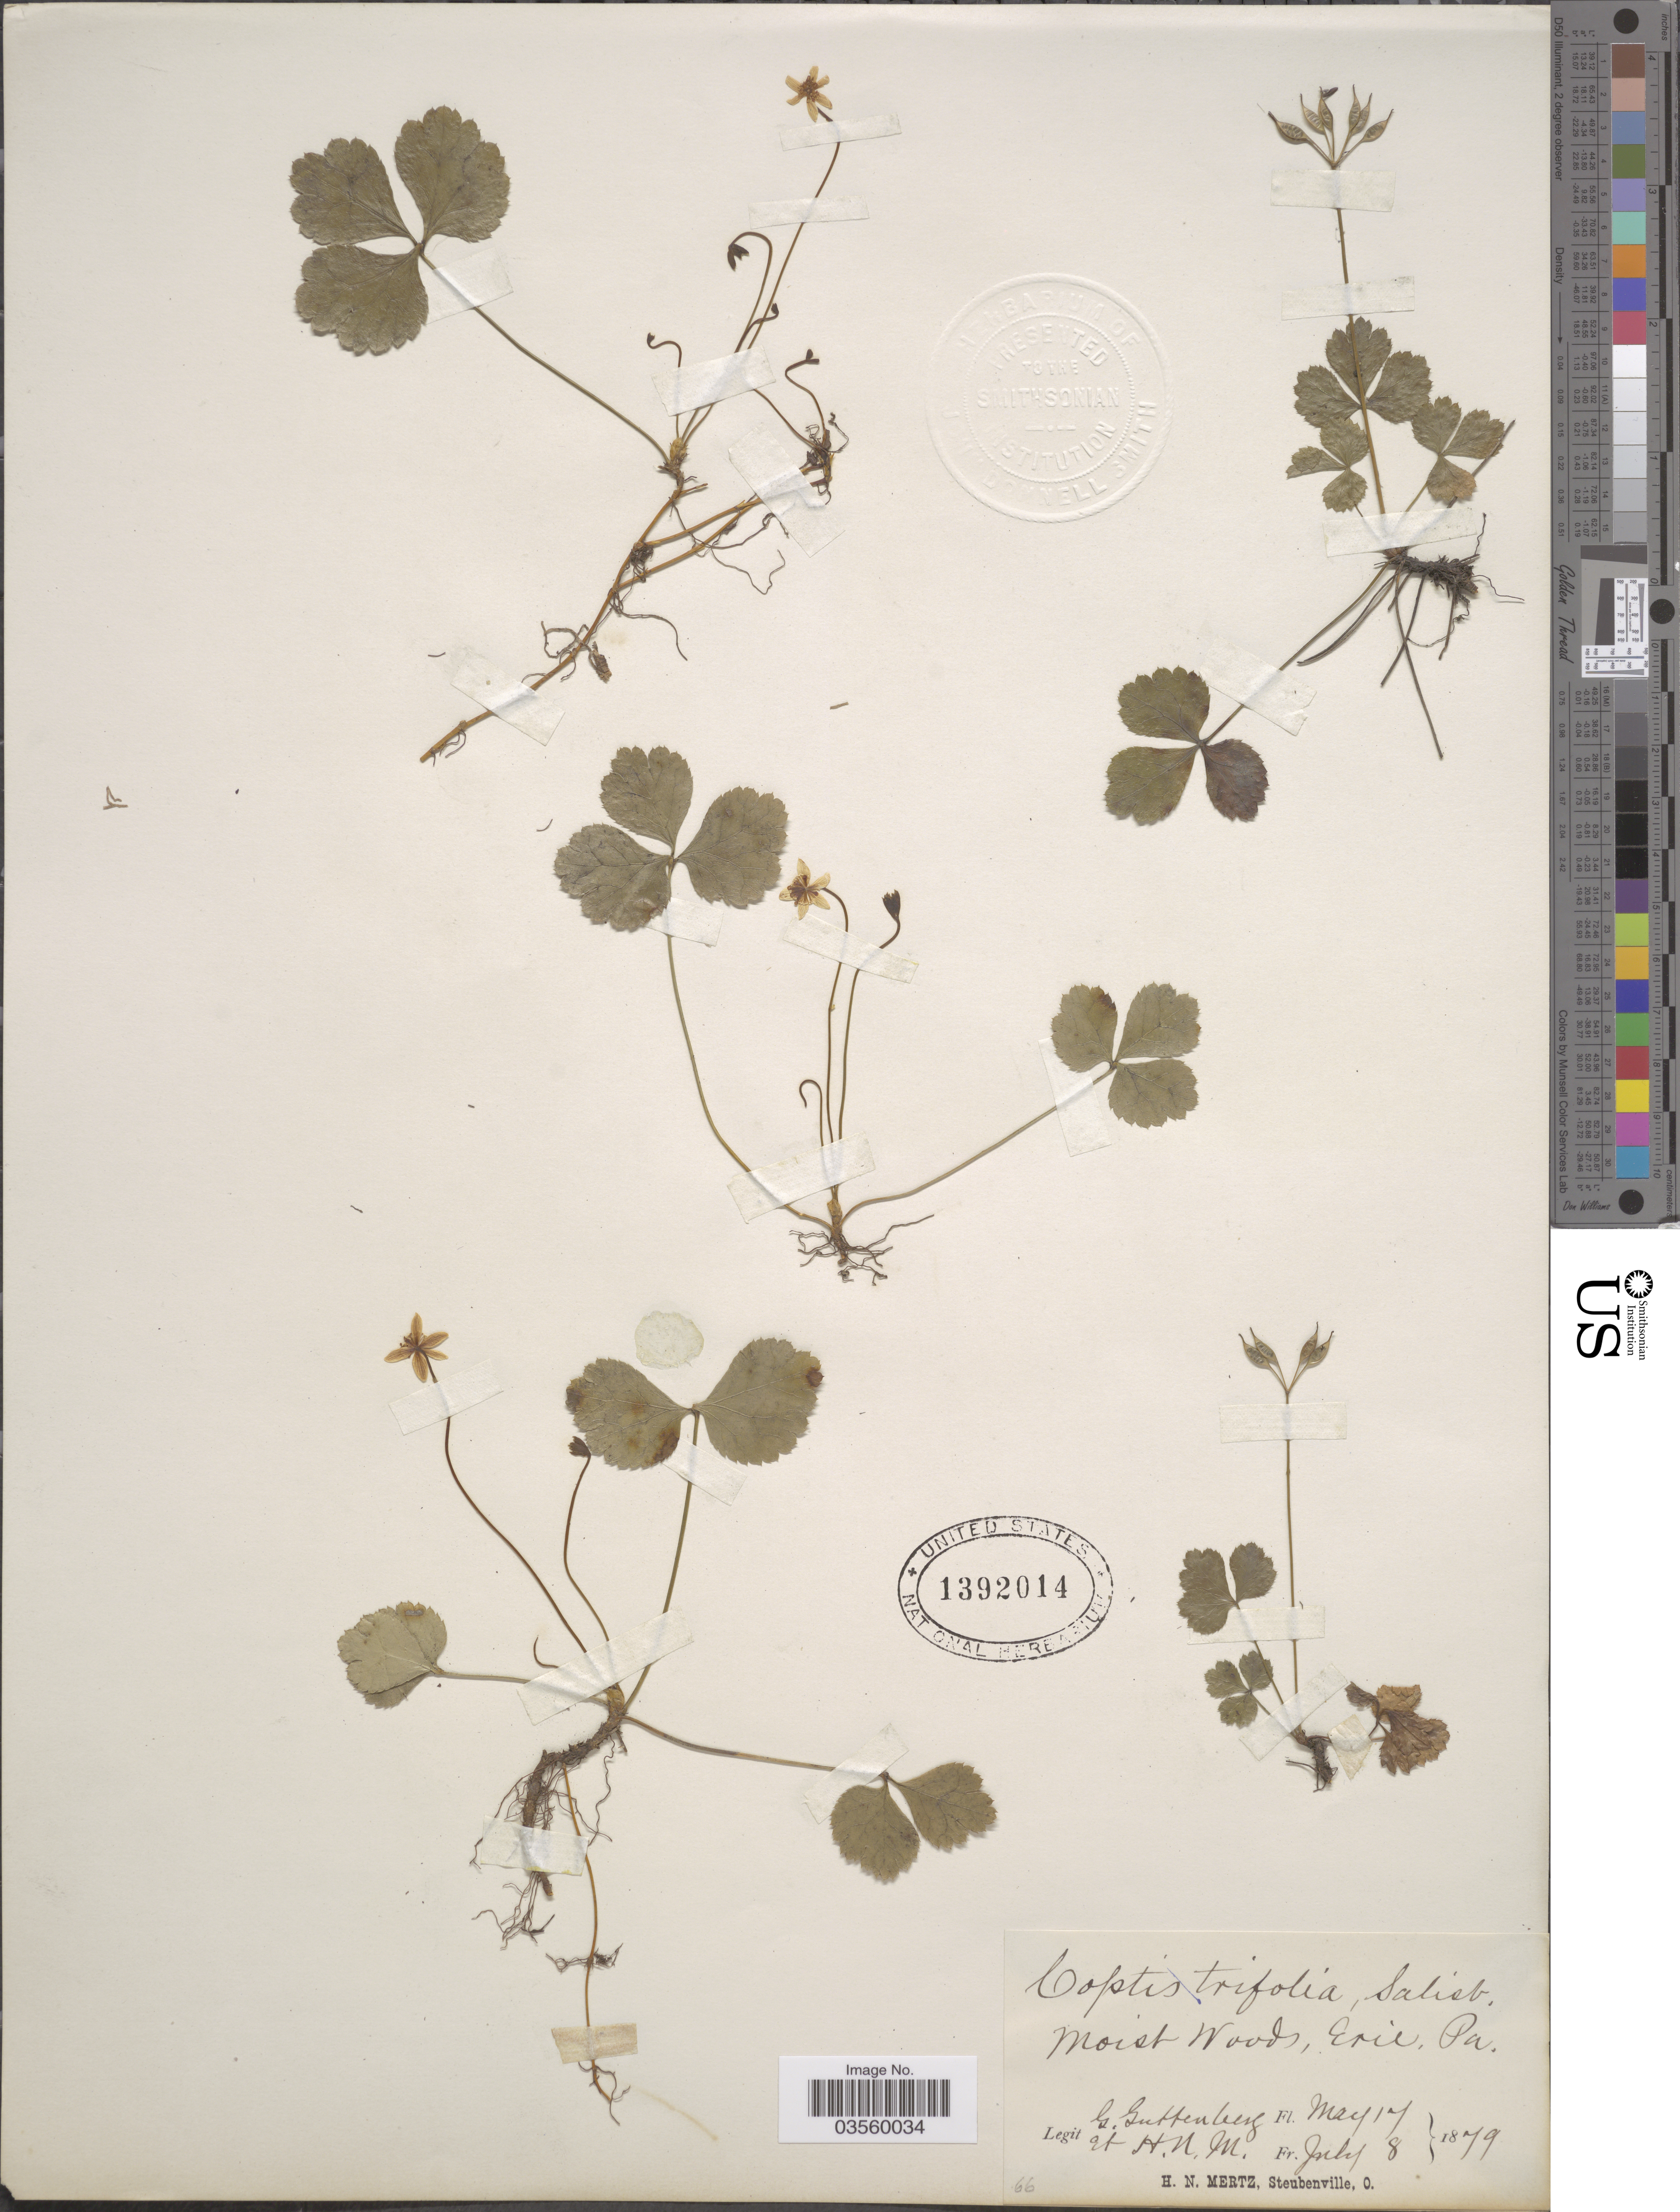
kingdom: Plantae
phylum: Tracheophyta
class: Magnoliopsida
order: Ranunculales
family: Ranunculaceae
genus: Coptis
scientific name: Coptis trifolia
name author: (L.) Salisb.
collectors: G. Guttenberg & H. Mertz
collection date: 1879-05-17/1879-07-08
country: United States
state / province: Pennsylvania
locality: Erie.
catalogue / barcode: US 1392014